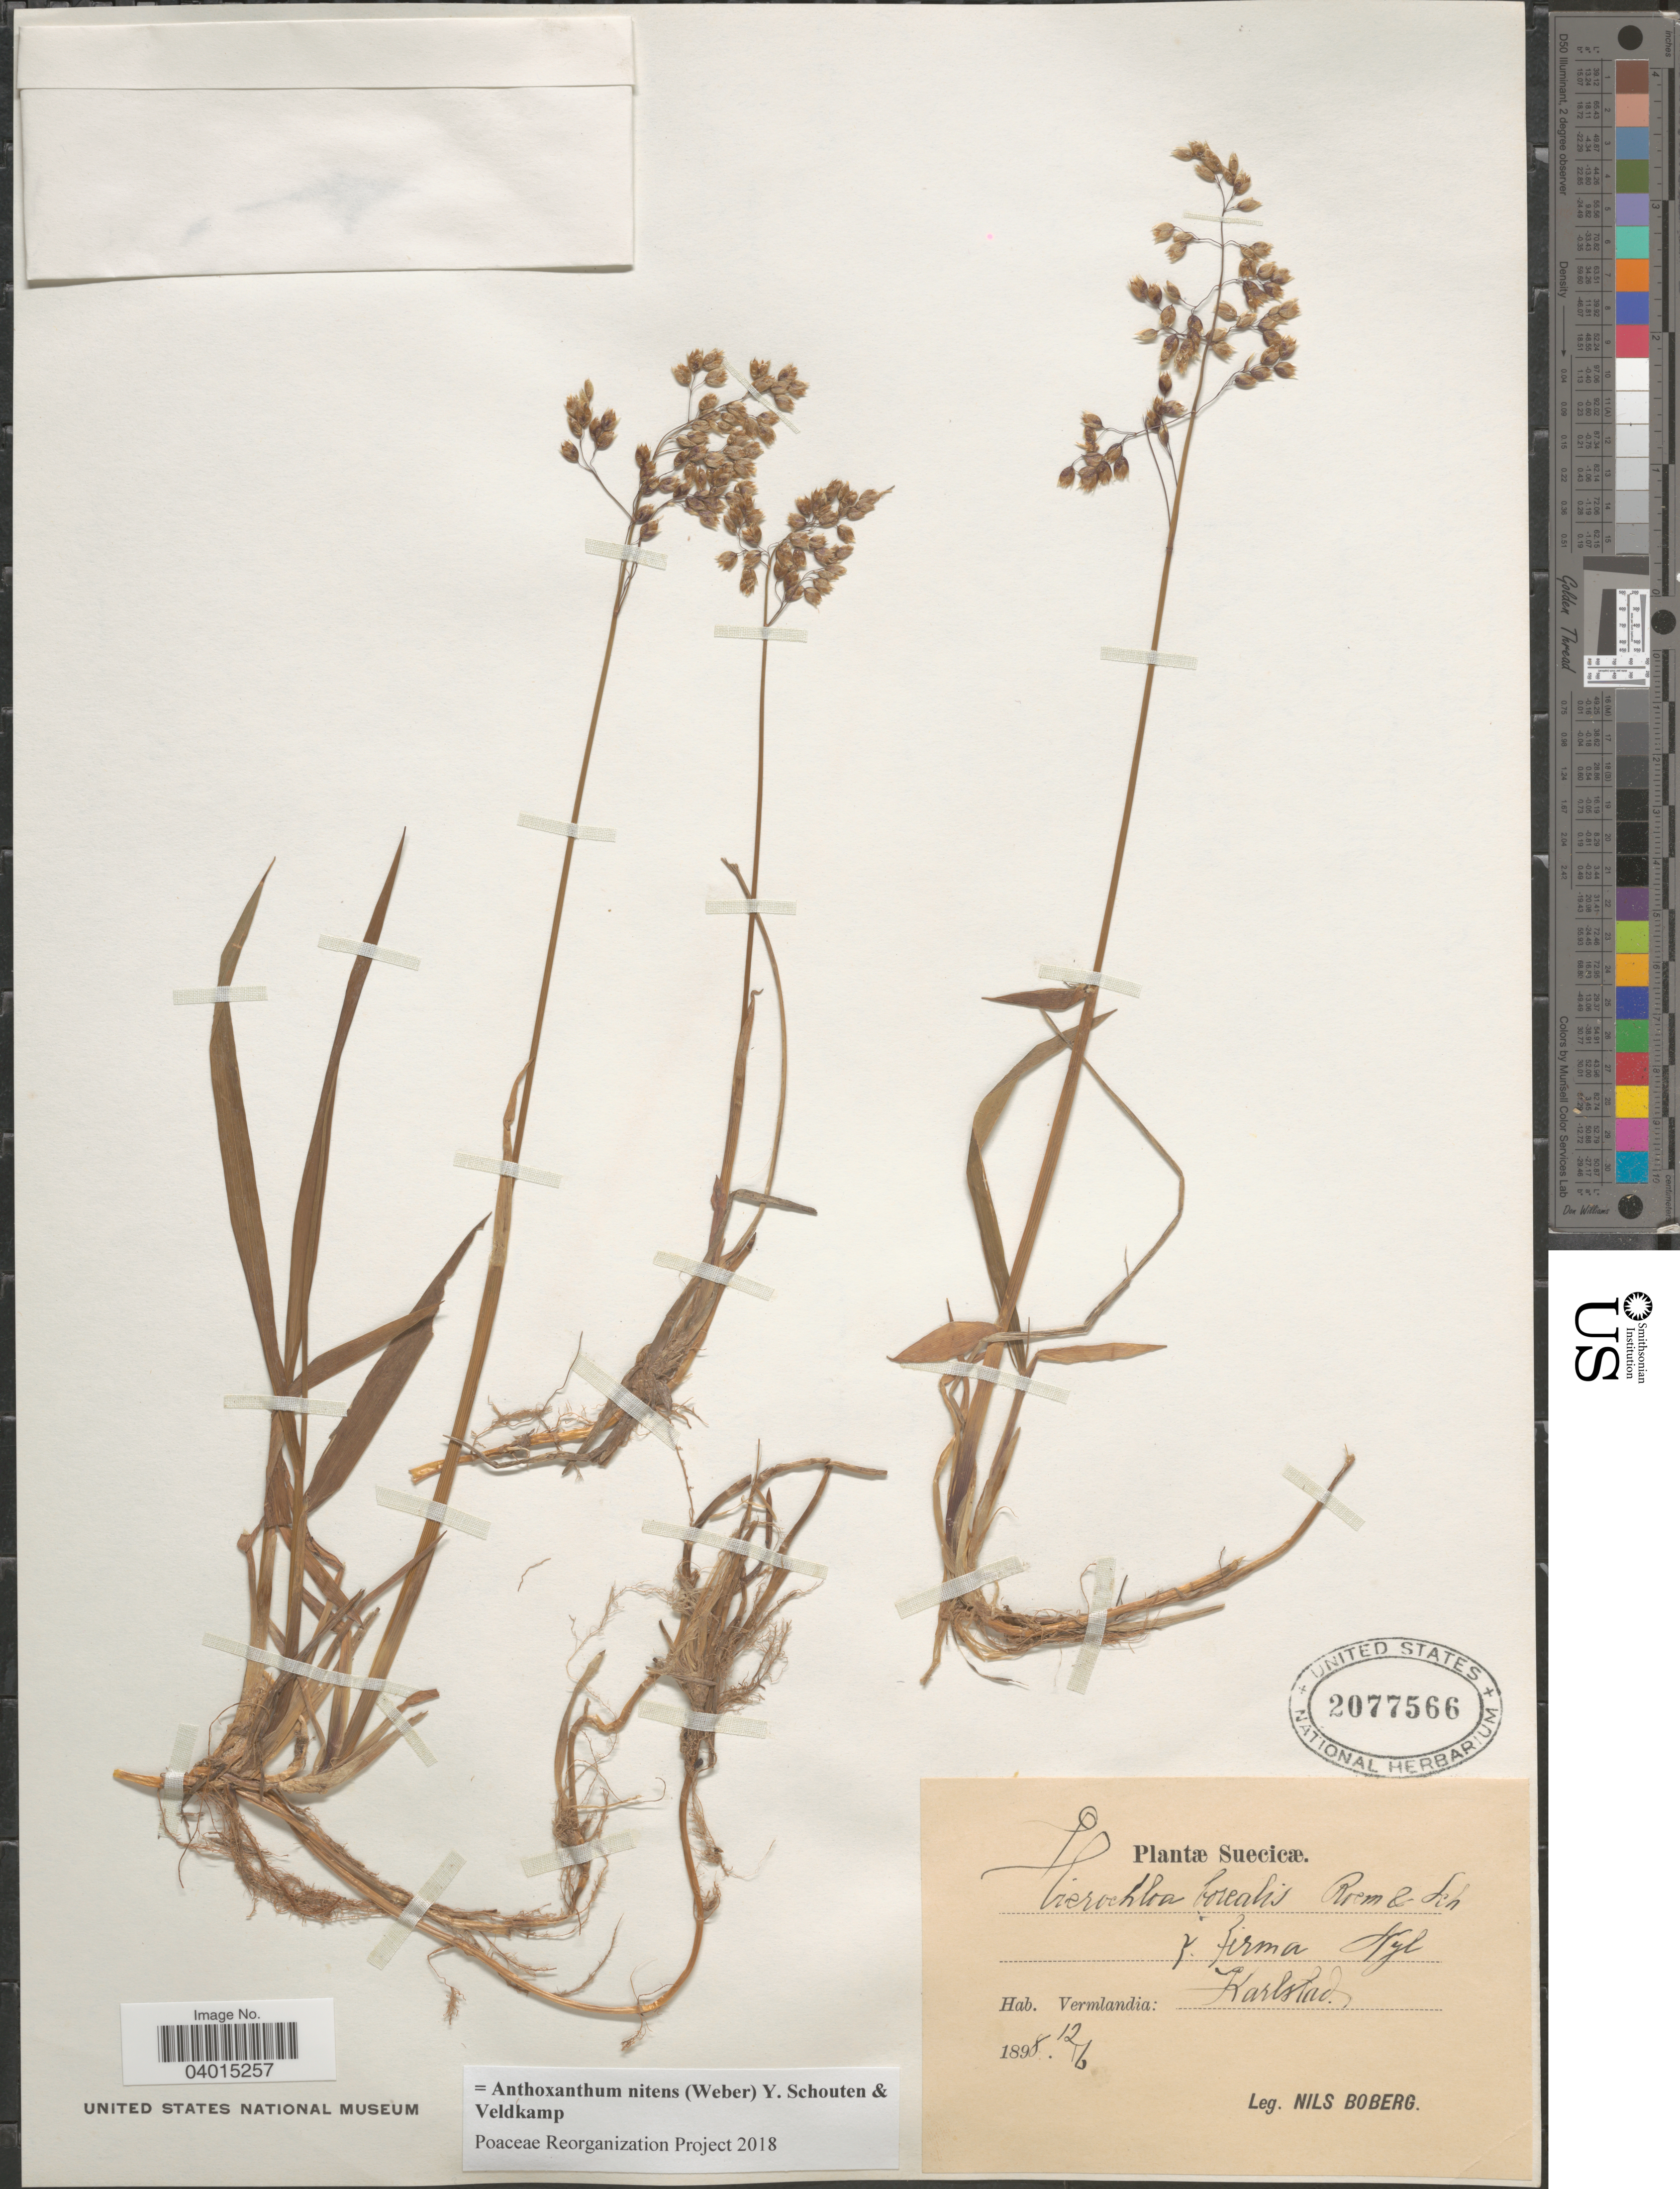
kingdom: Plantae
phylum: Tracheophyta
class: Liliopsida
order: Poales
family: Poaceae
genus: Anthoxanthum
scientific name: Anthoxanthum nitens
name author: (G.H. Weber) R.T.A. Schouten & Veldkamp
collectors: N. Boberg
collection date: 1898-06-12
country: Sweden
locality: Suecicæ. Vermlandia: Karlstad.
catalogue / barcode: US 2077566